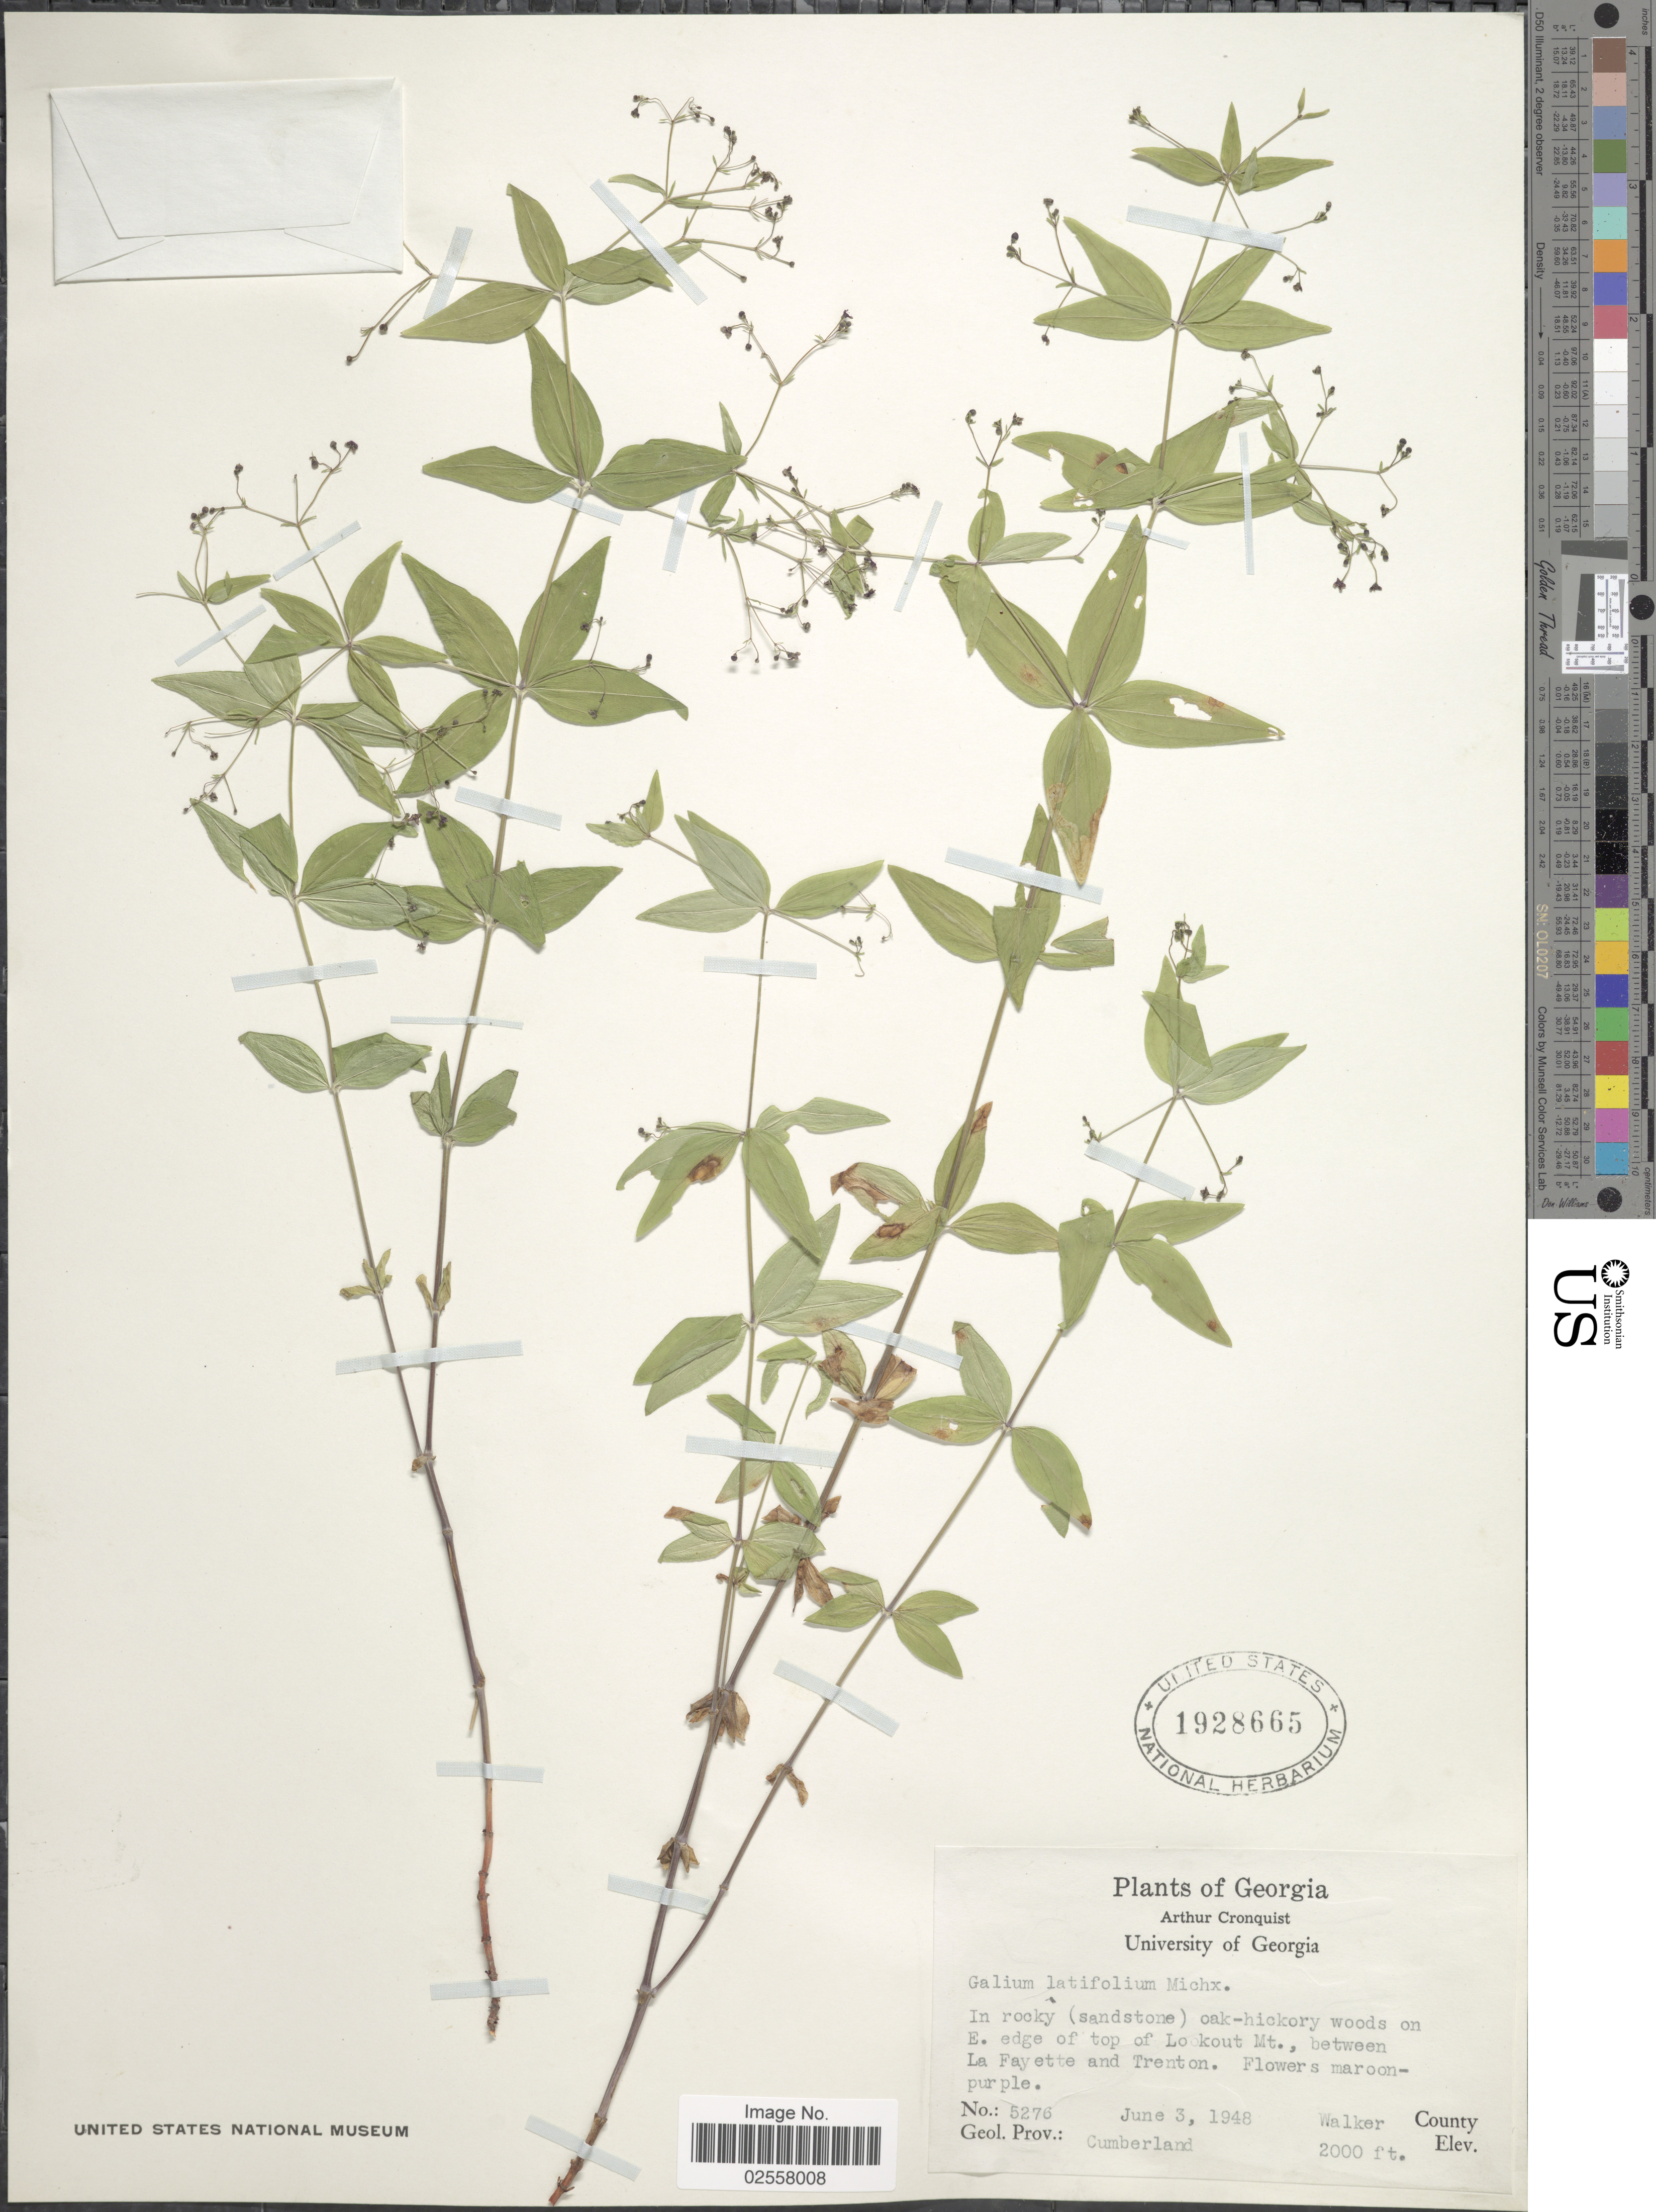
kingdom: Plantae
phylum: Tracheophyta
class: Magnoliopsida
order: Gentianales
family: Rubiaceae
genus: Galium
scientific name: Galium latifolium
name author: Michx.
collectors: A. J. Cronquist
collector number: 5276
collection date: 1948-06-03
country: United States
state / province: Georgia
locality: In rocky (sandstone) oak-hickory woods on E. edge of top of Lookout Mt., beteen La Fayette and Trenton, Walker County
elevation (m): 610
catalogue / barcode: US 1928665